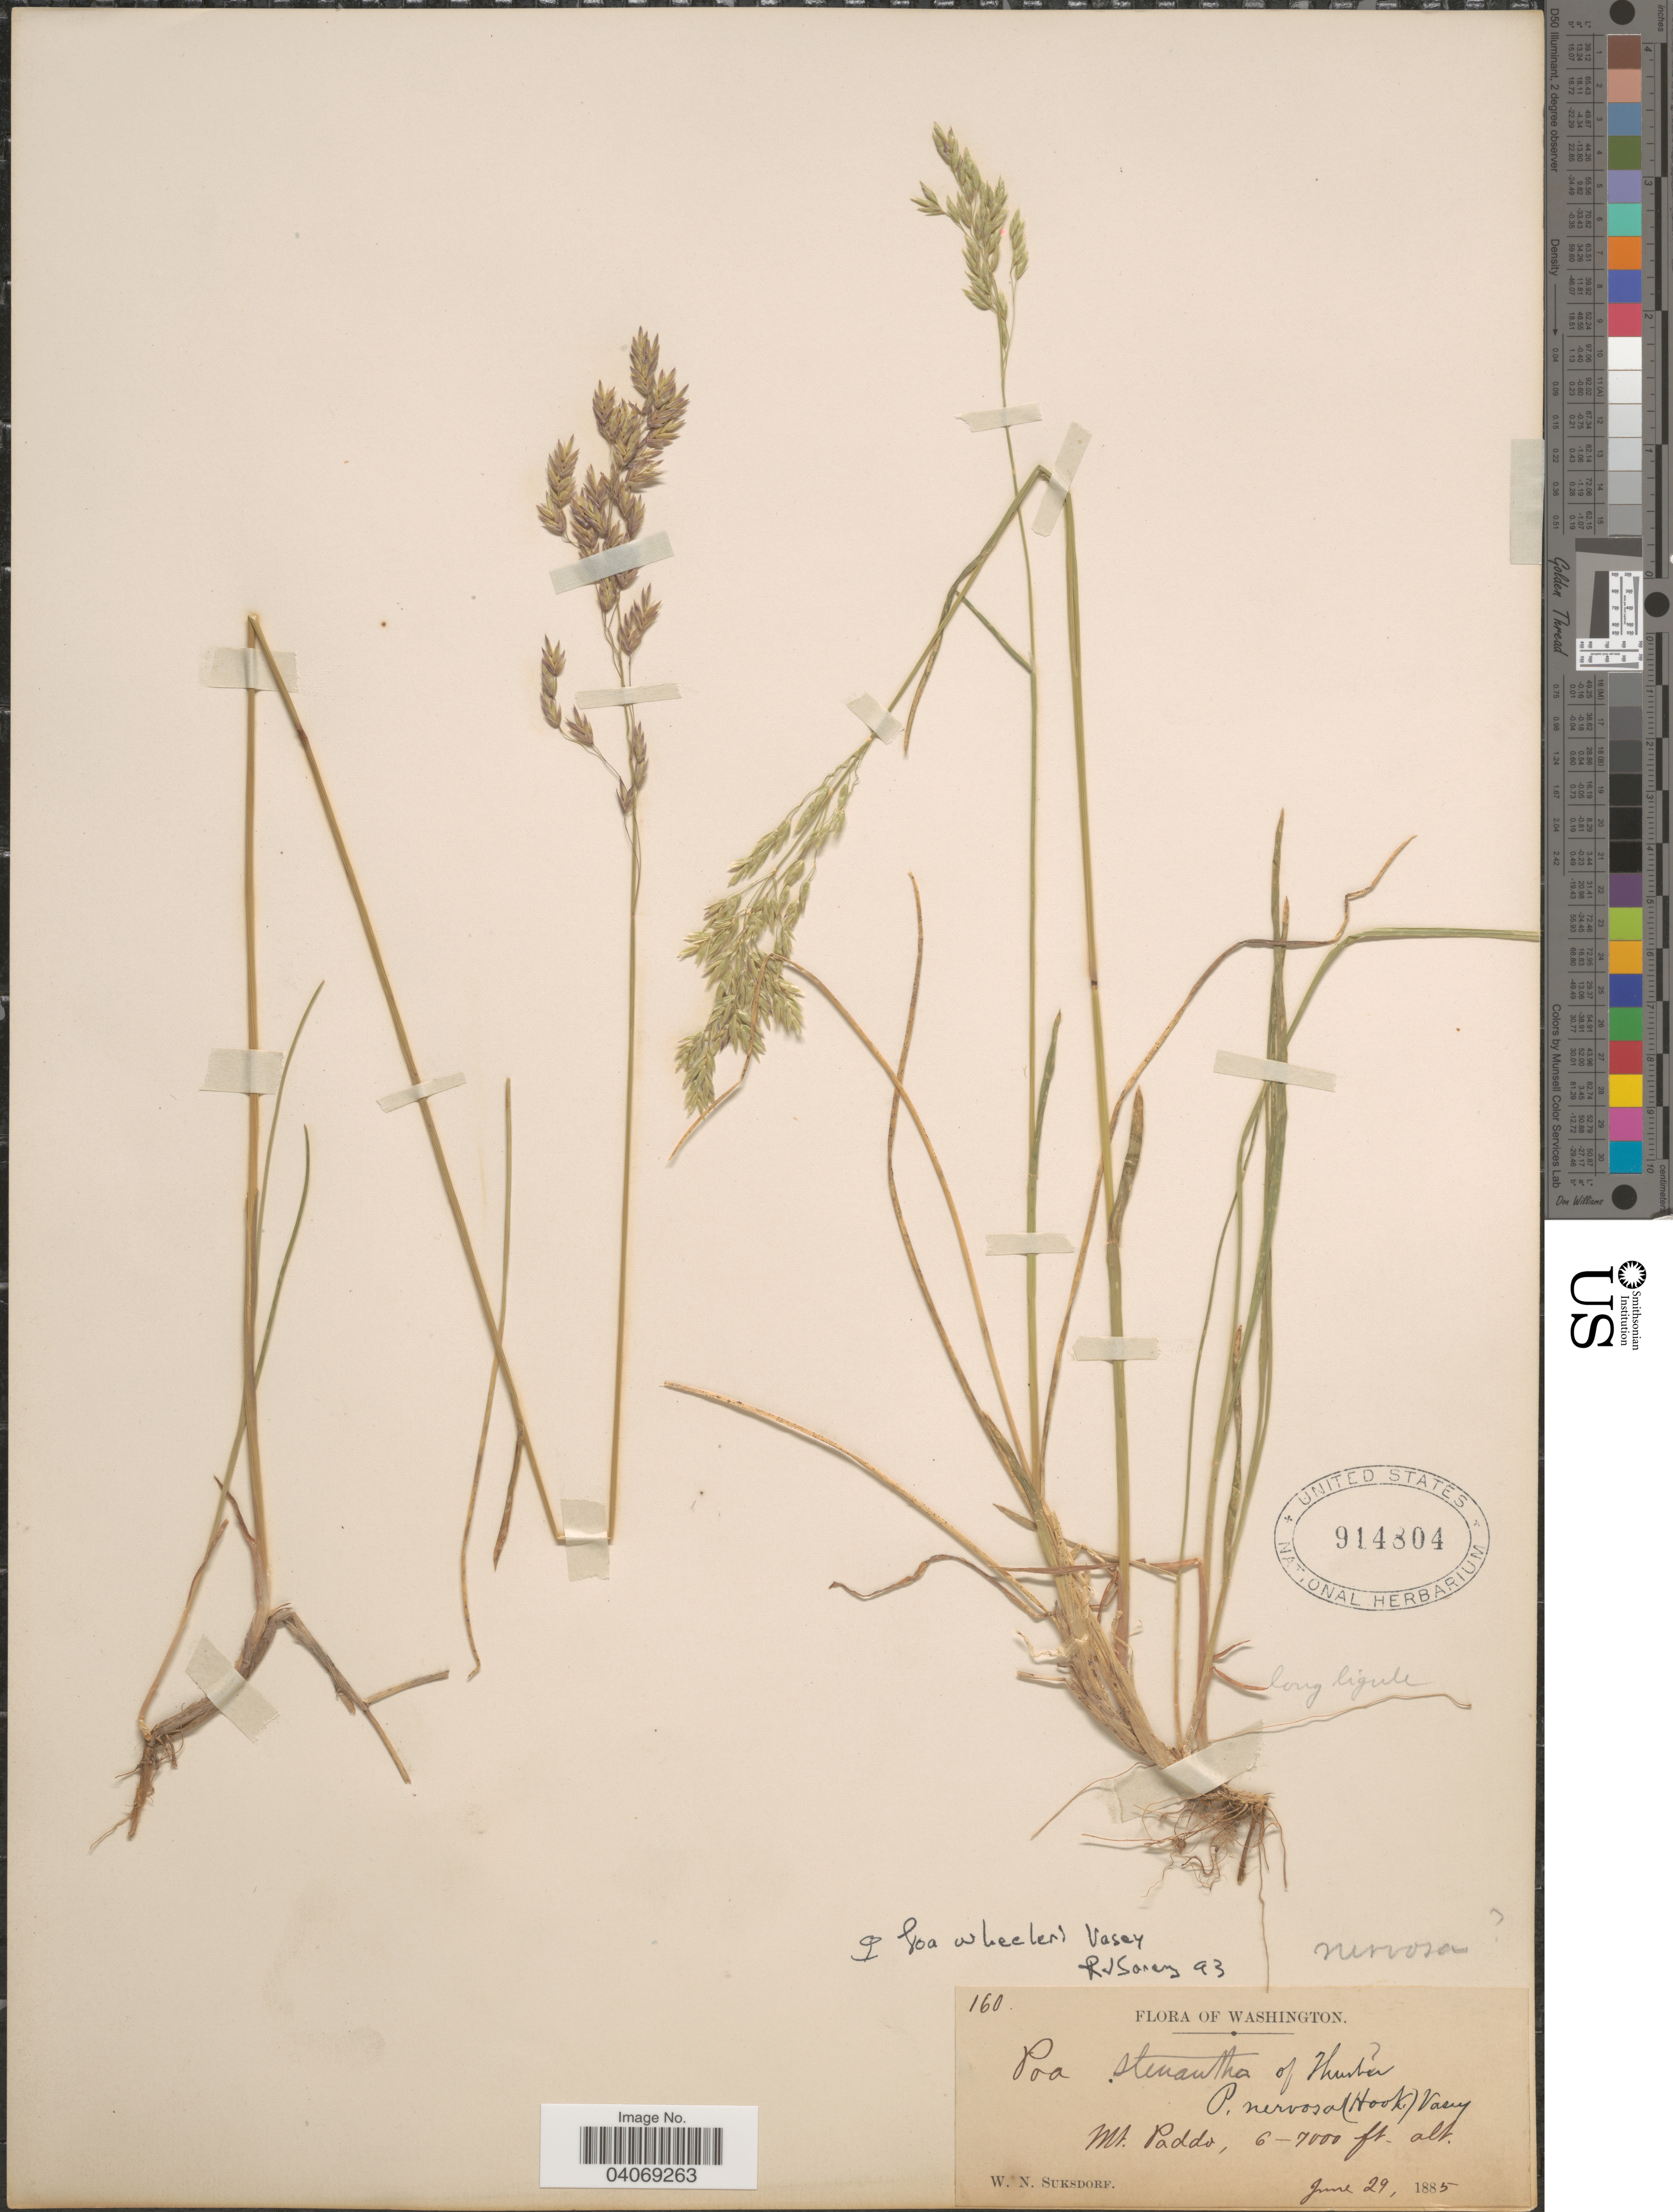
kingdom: Plantae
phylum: Tracheophyta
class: Liliopsida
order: Poales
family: Poaceae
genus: Poa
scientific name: Poa wheeleri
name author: Vasey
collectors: W. N. Suksdorf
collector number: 160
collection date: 1885-06-29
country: United States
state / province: Washington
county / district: Skamania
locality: Mt. Paddo.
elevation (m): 1829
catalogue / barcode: US 914804